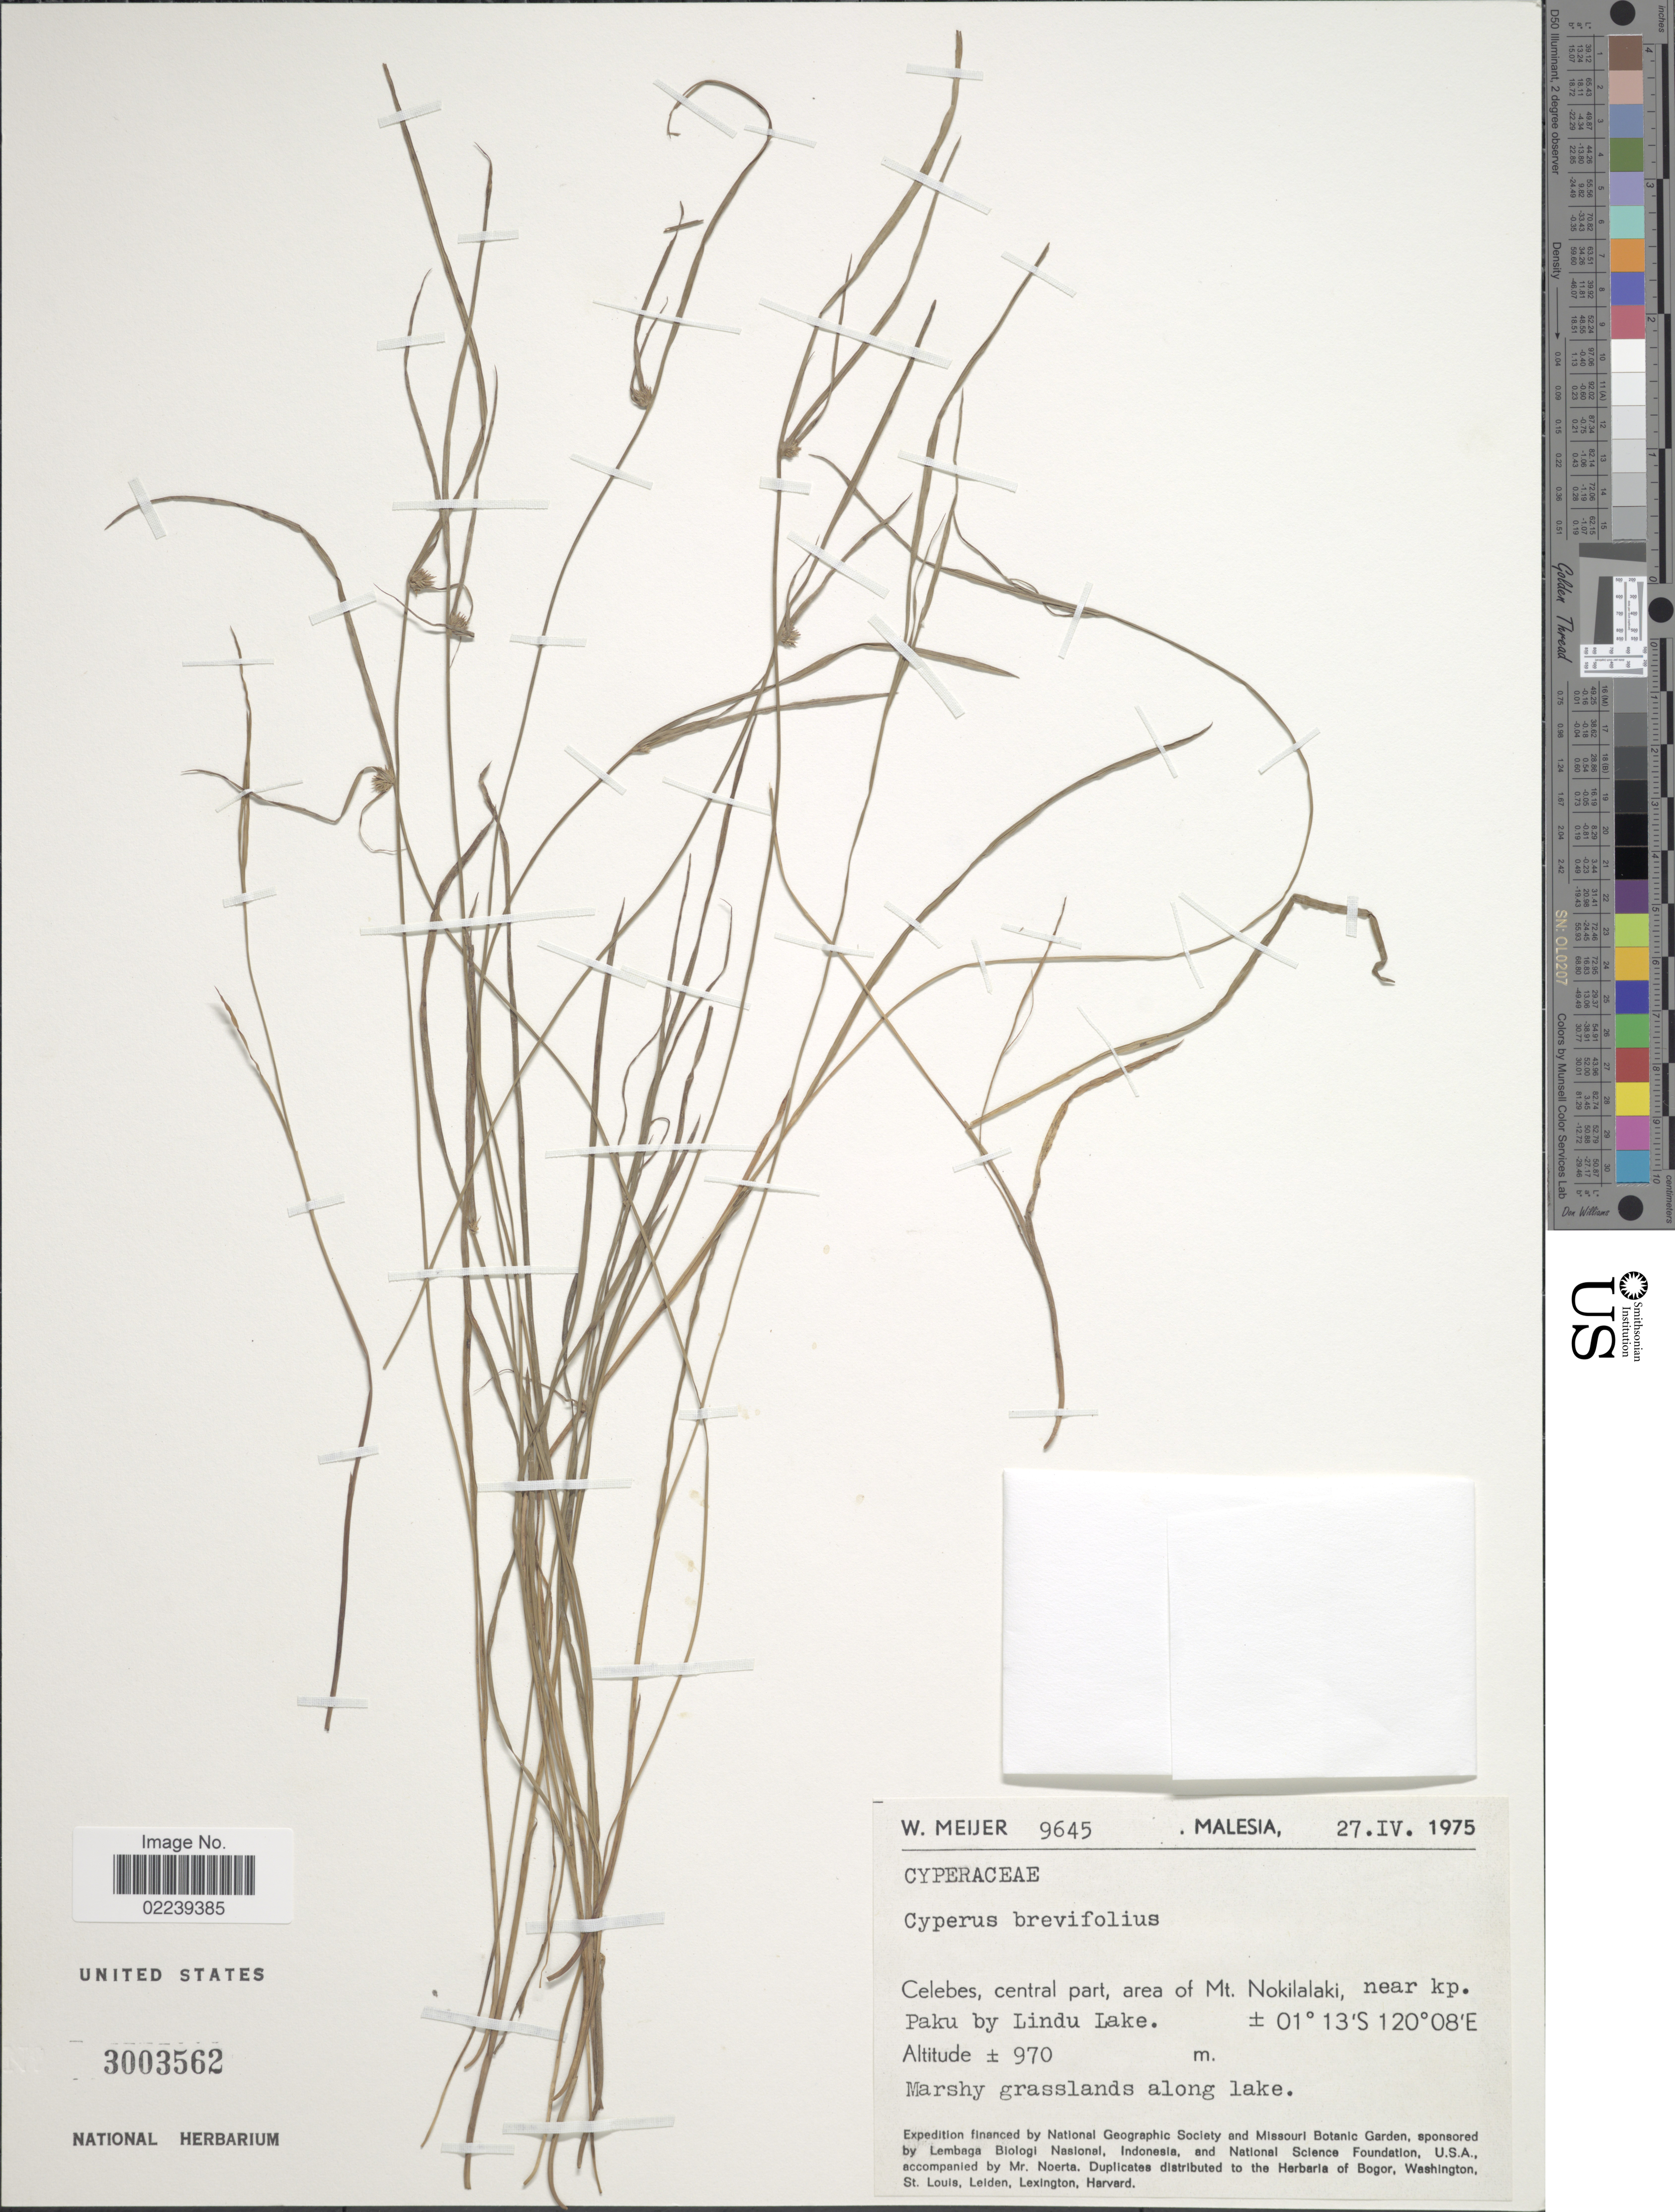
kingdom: Plantae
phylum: Tracheophyta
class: Liliopsida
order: Poales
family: Cyperaceae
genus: Cyperus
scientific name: Cyperus brevifolius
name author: (Rottb.) Hassk.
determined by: Strong, M. T., (US), Smithsonian Institution - National Museum of Natural History (UNITED STATES)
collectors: W. Meijer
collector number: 9645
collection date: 1975-04-27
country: Malaysia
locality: Malesia, celebes, central part, area of Mt Nokilalaki, near kp. Paku by Lindu Lake, Marshy grasslands along lake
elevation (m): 970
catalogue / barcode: US 3003562